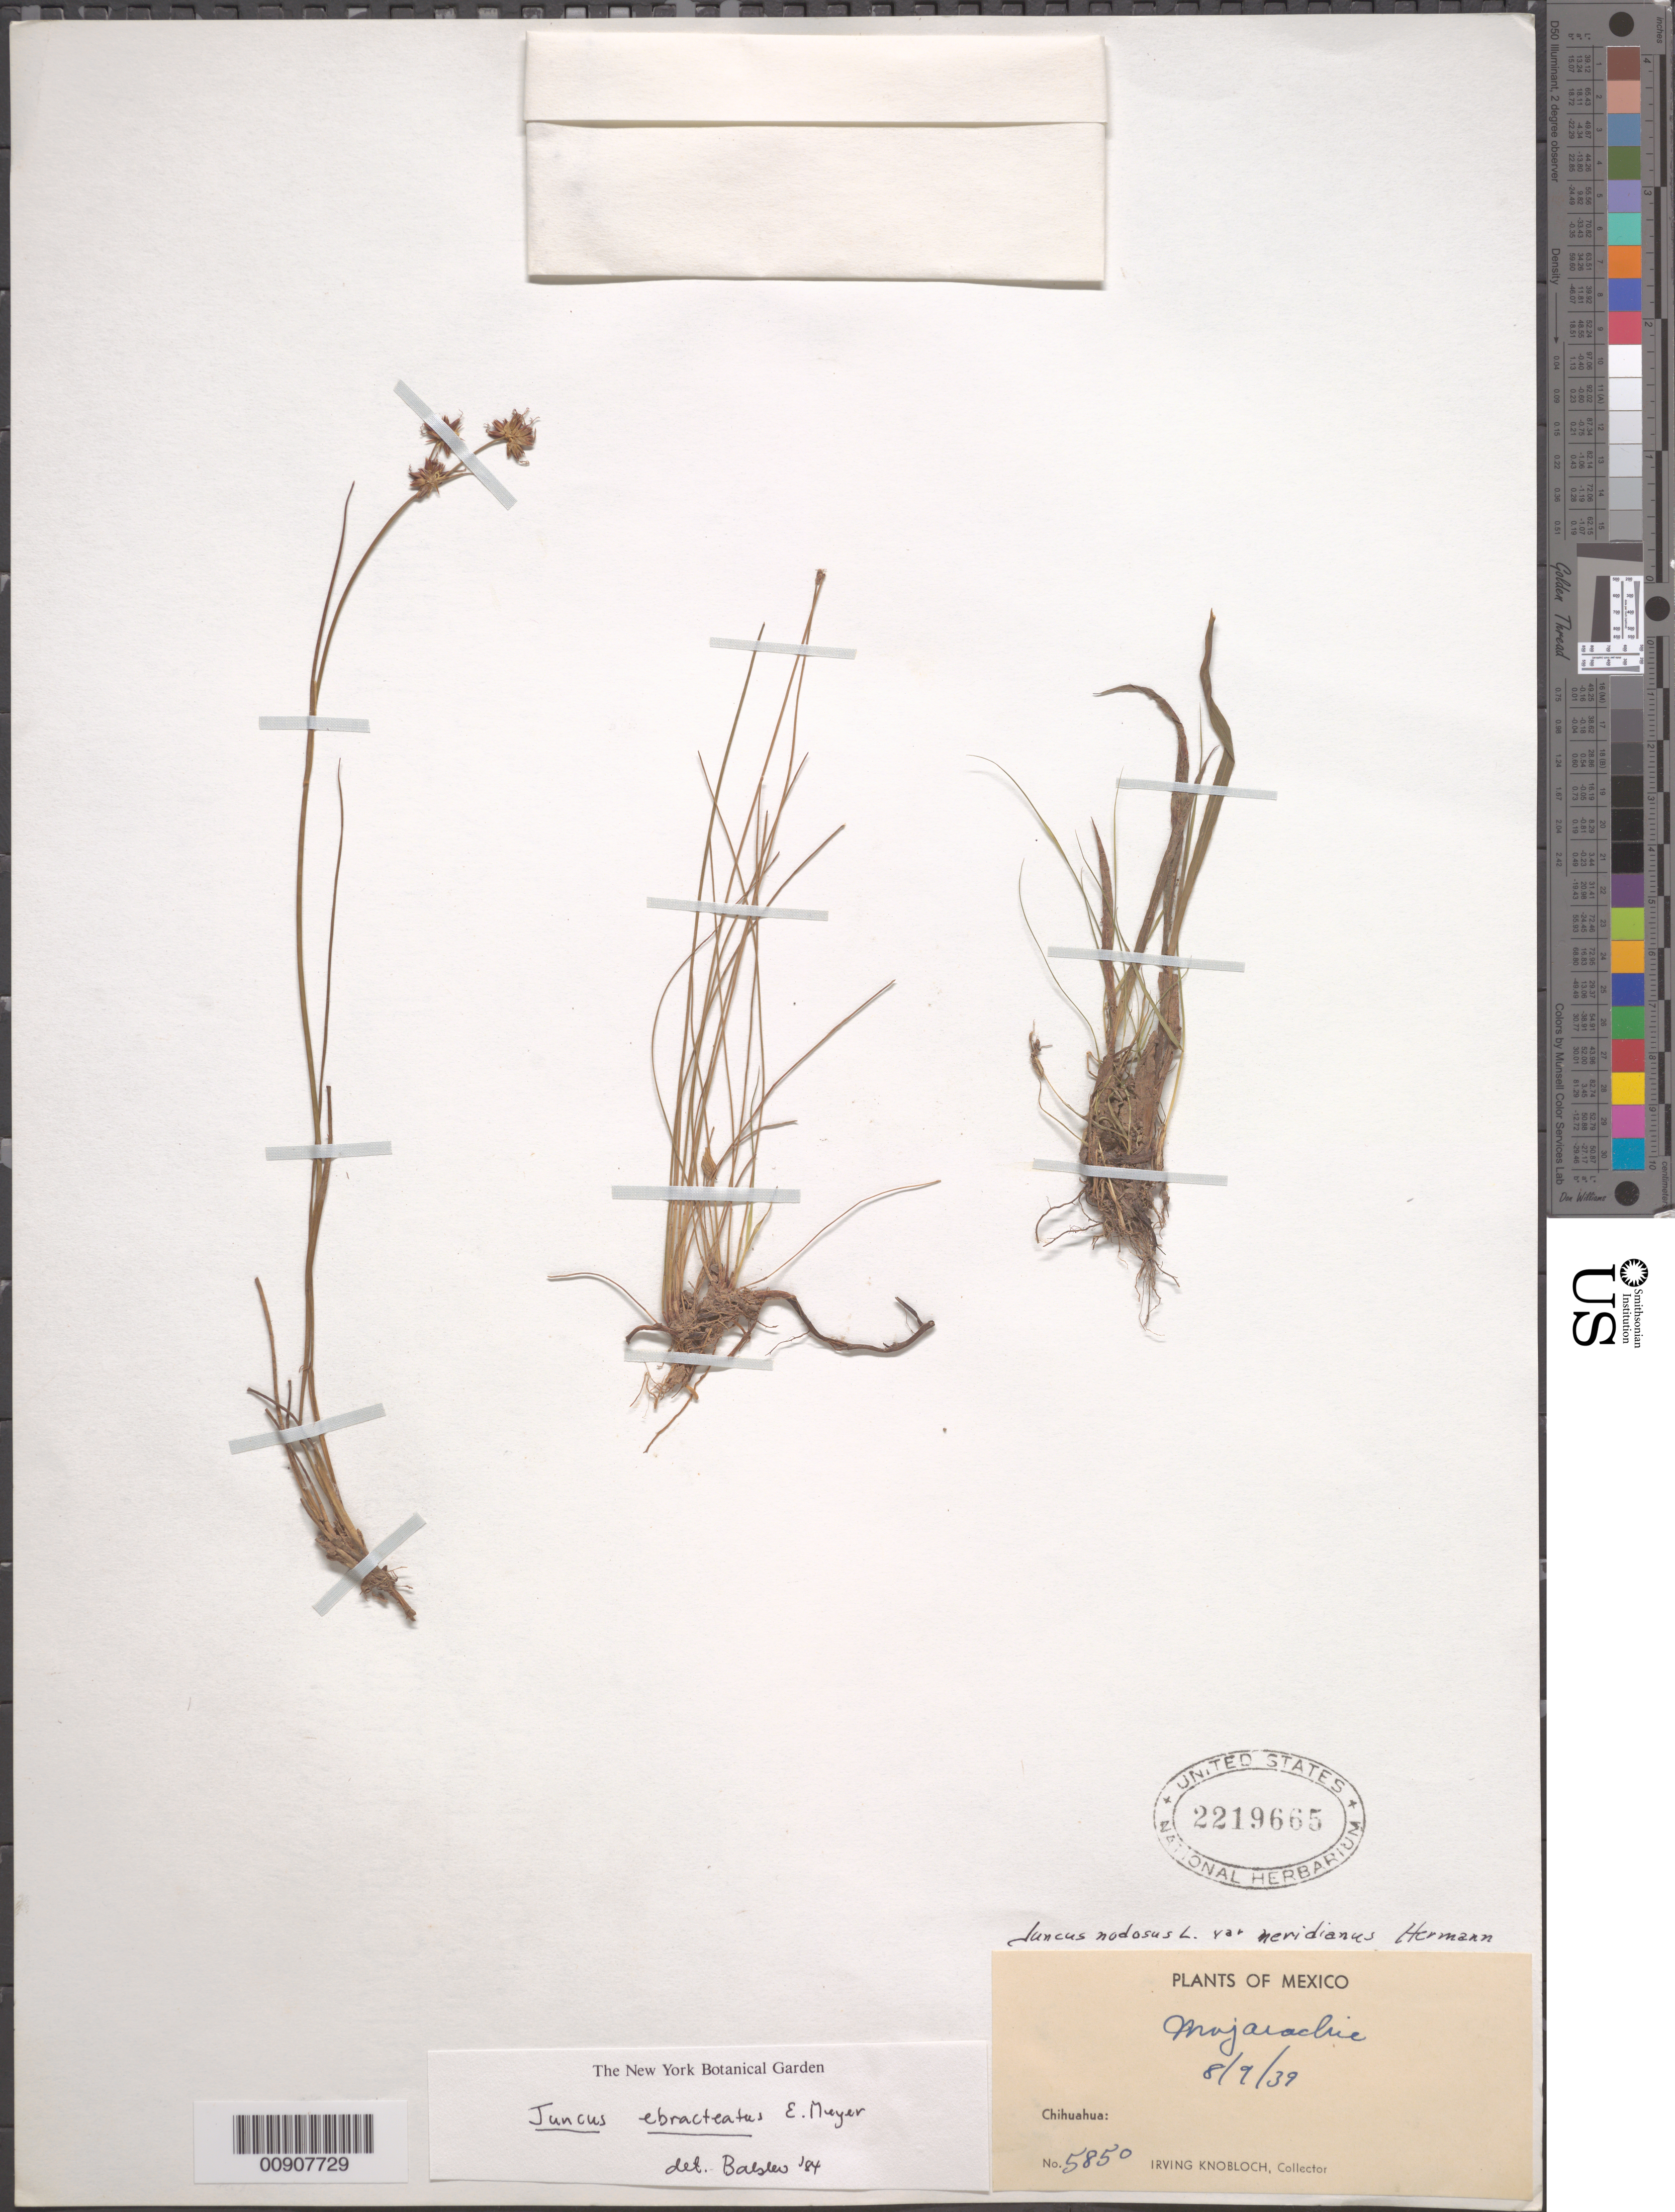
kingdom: Plantae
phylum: Tracheophyta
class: Liliopsida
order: Poales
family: Juncaceae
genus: Juncus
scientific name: Juncus ebracteatus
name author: E. Mey.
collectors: I. W. Knobloch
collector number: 5850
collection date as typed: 09 Aug 1939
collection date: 1939-08-09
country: Mexico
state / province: Chihuahua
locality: Chihuahua: Mojarachic.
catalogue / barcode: US 2219665